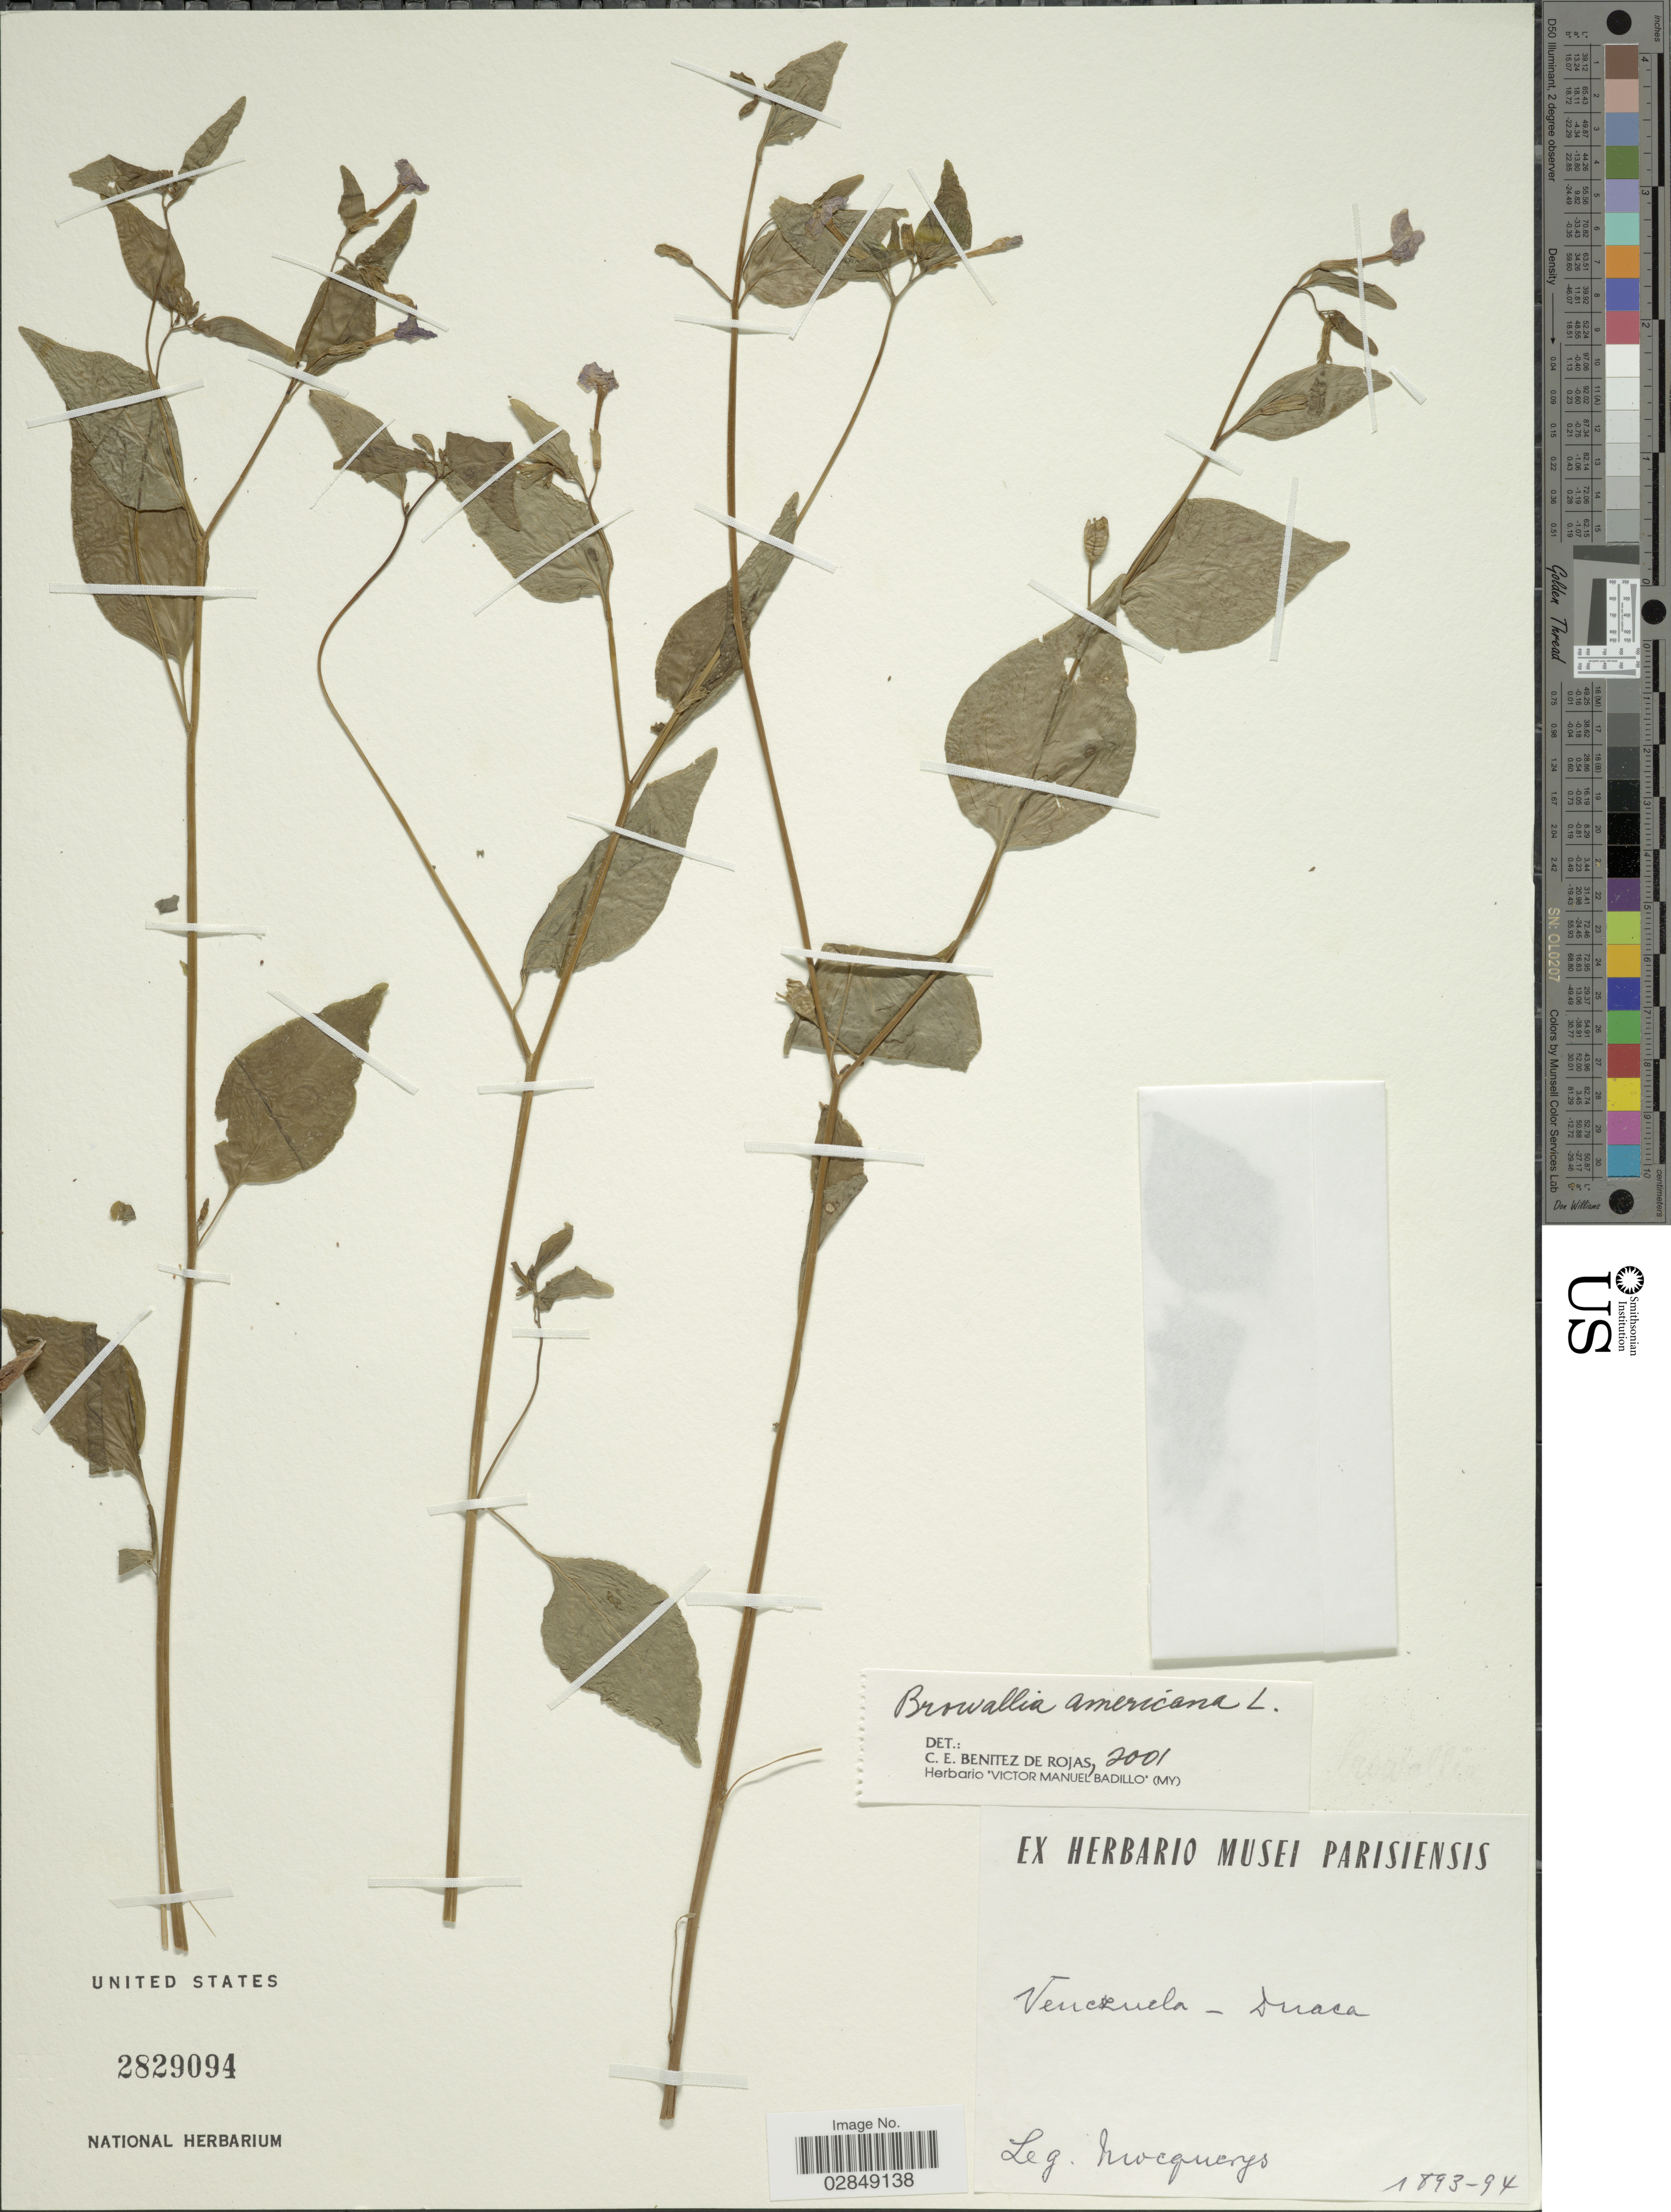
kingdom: Plantae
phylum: Tracheophyta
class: Magnoliopsida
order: Solanales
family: Solanaceae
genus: Browallia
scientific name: Browallia americana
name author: L.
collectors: A. Mocquerys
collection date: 1893/1894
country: Venezuela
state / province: Lara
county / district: Crespo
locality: Duaca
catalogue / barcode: US 2829094